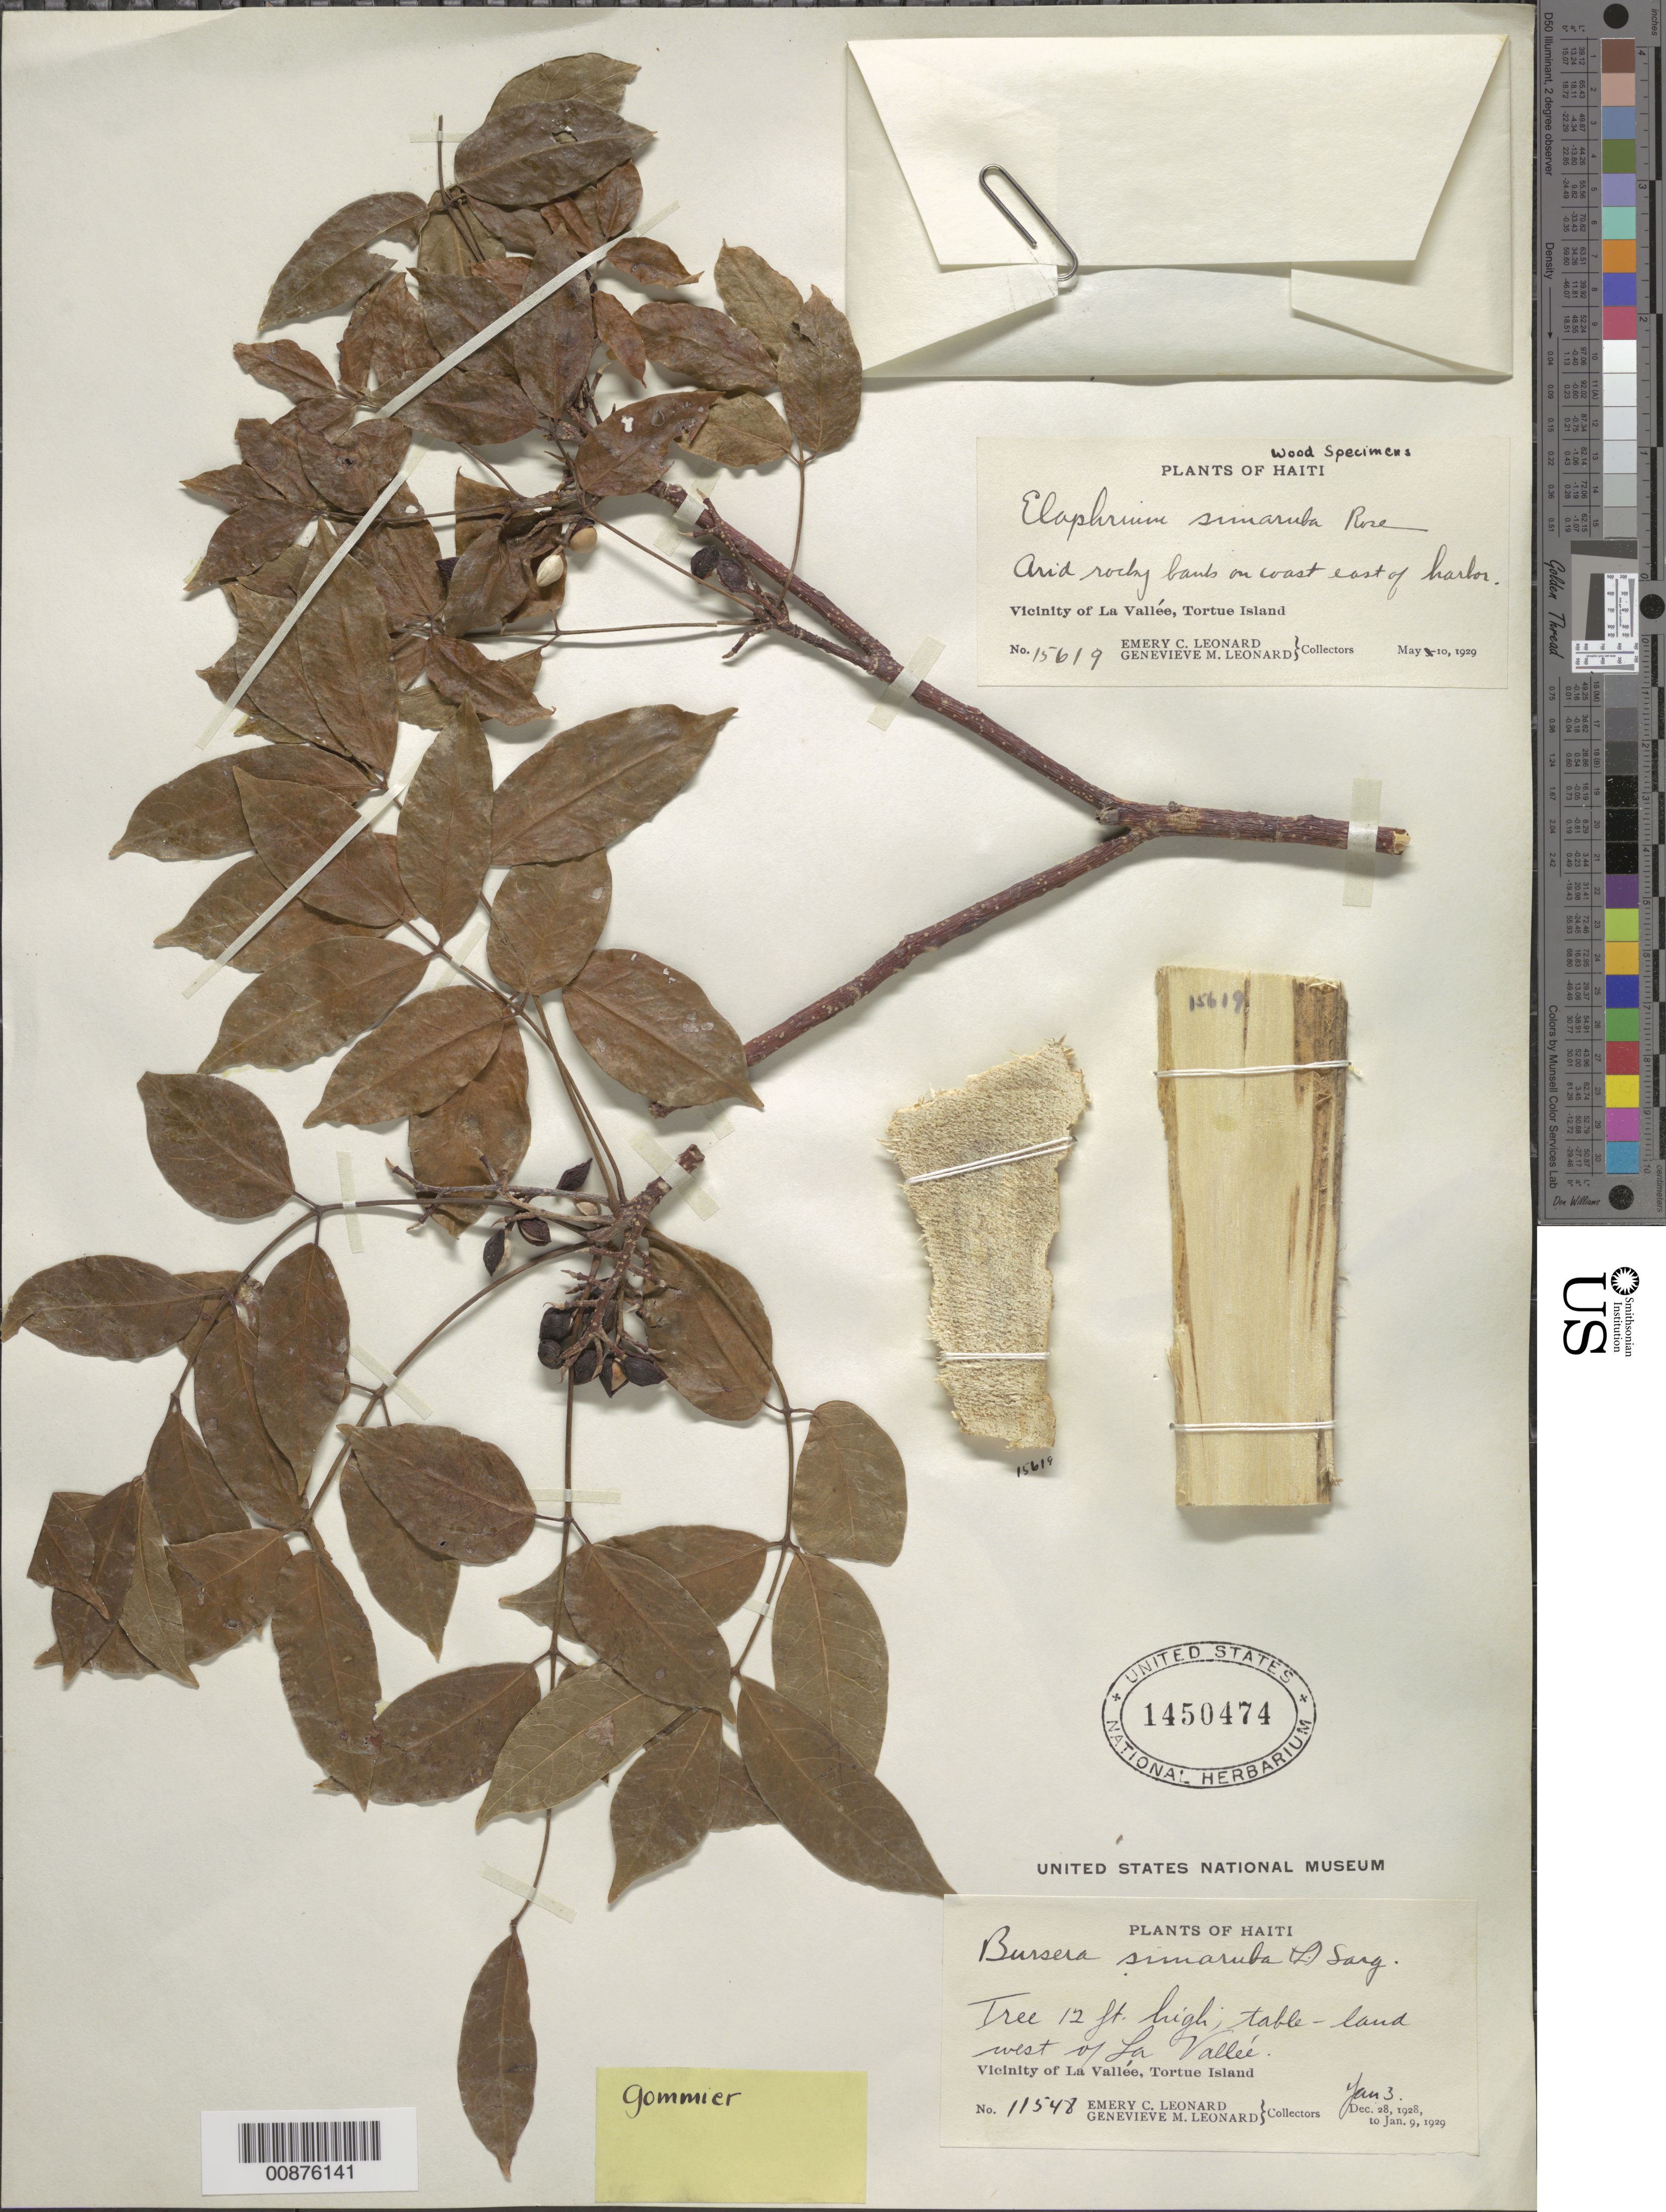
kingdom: Plantae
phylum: Tracheophyta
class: Magnoliopsida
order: Sapindales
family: Burseraceae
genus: Bursera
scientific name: Bursera simaruba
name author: (L.) Sarg.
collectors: E. C. Leonard & G. M. Leonard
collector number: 11548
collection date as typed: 03 Jan 1929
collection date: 1929-01-03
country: Haiti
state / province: Nord-Ouest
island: Île de la Tortue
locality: Vicinity of La Vallée, W of town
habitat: Table-land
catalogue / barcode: US 1450474